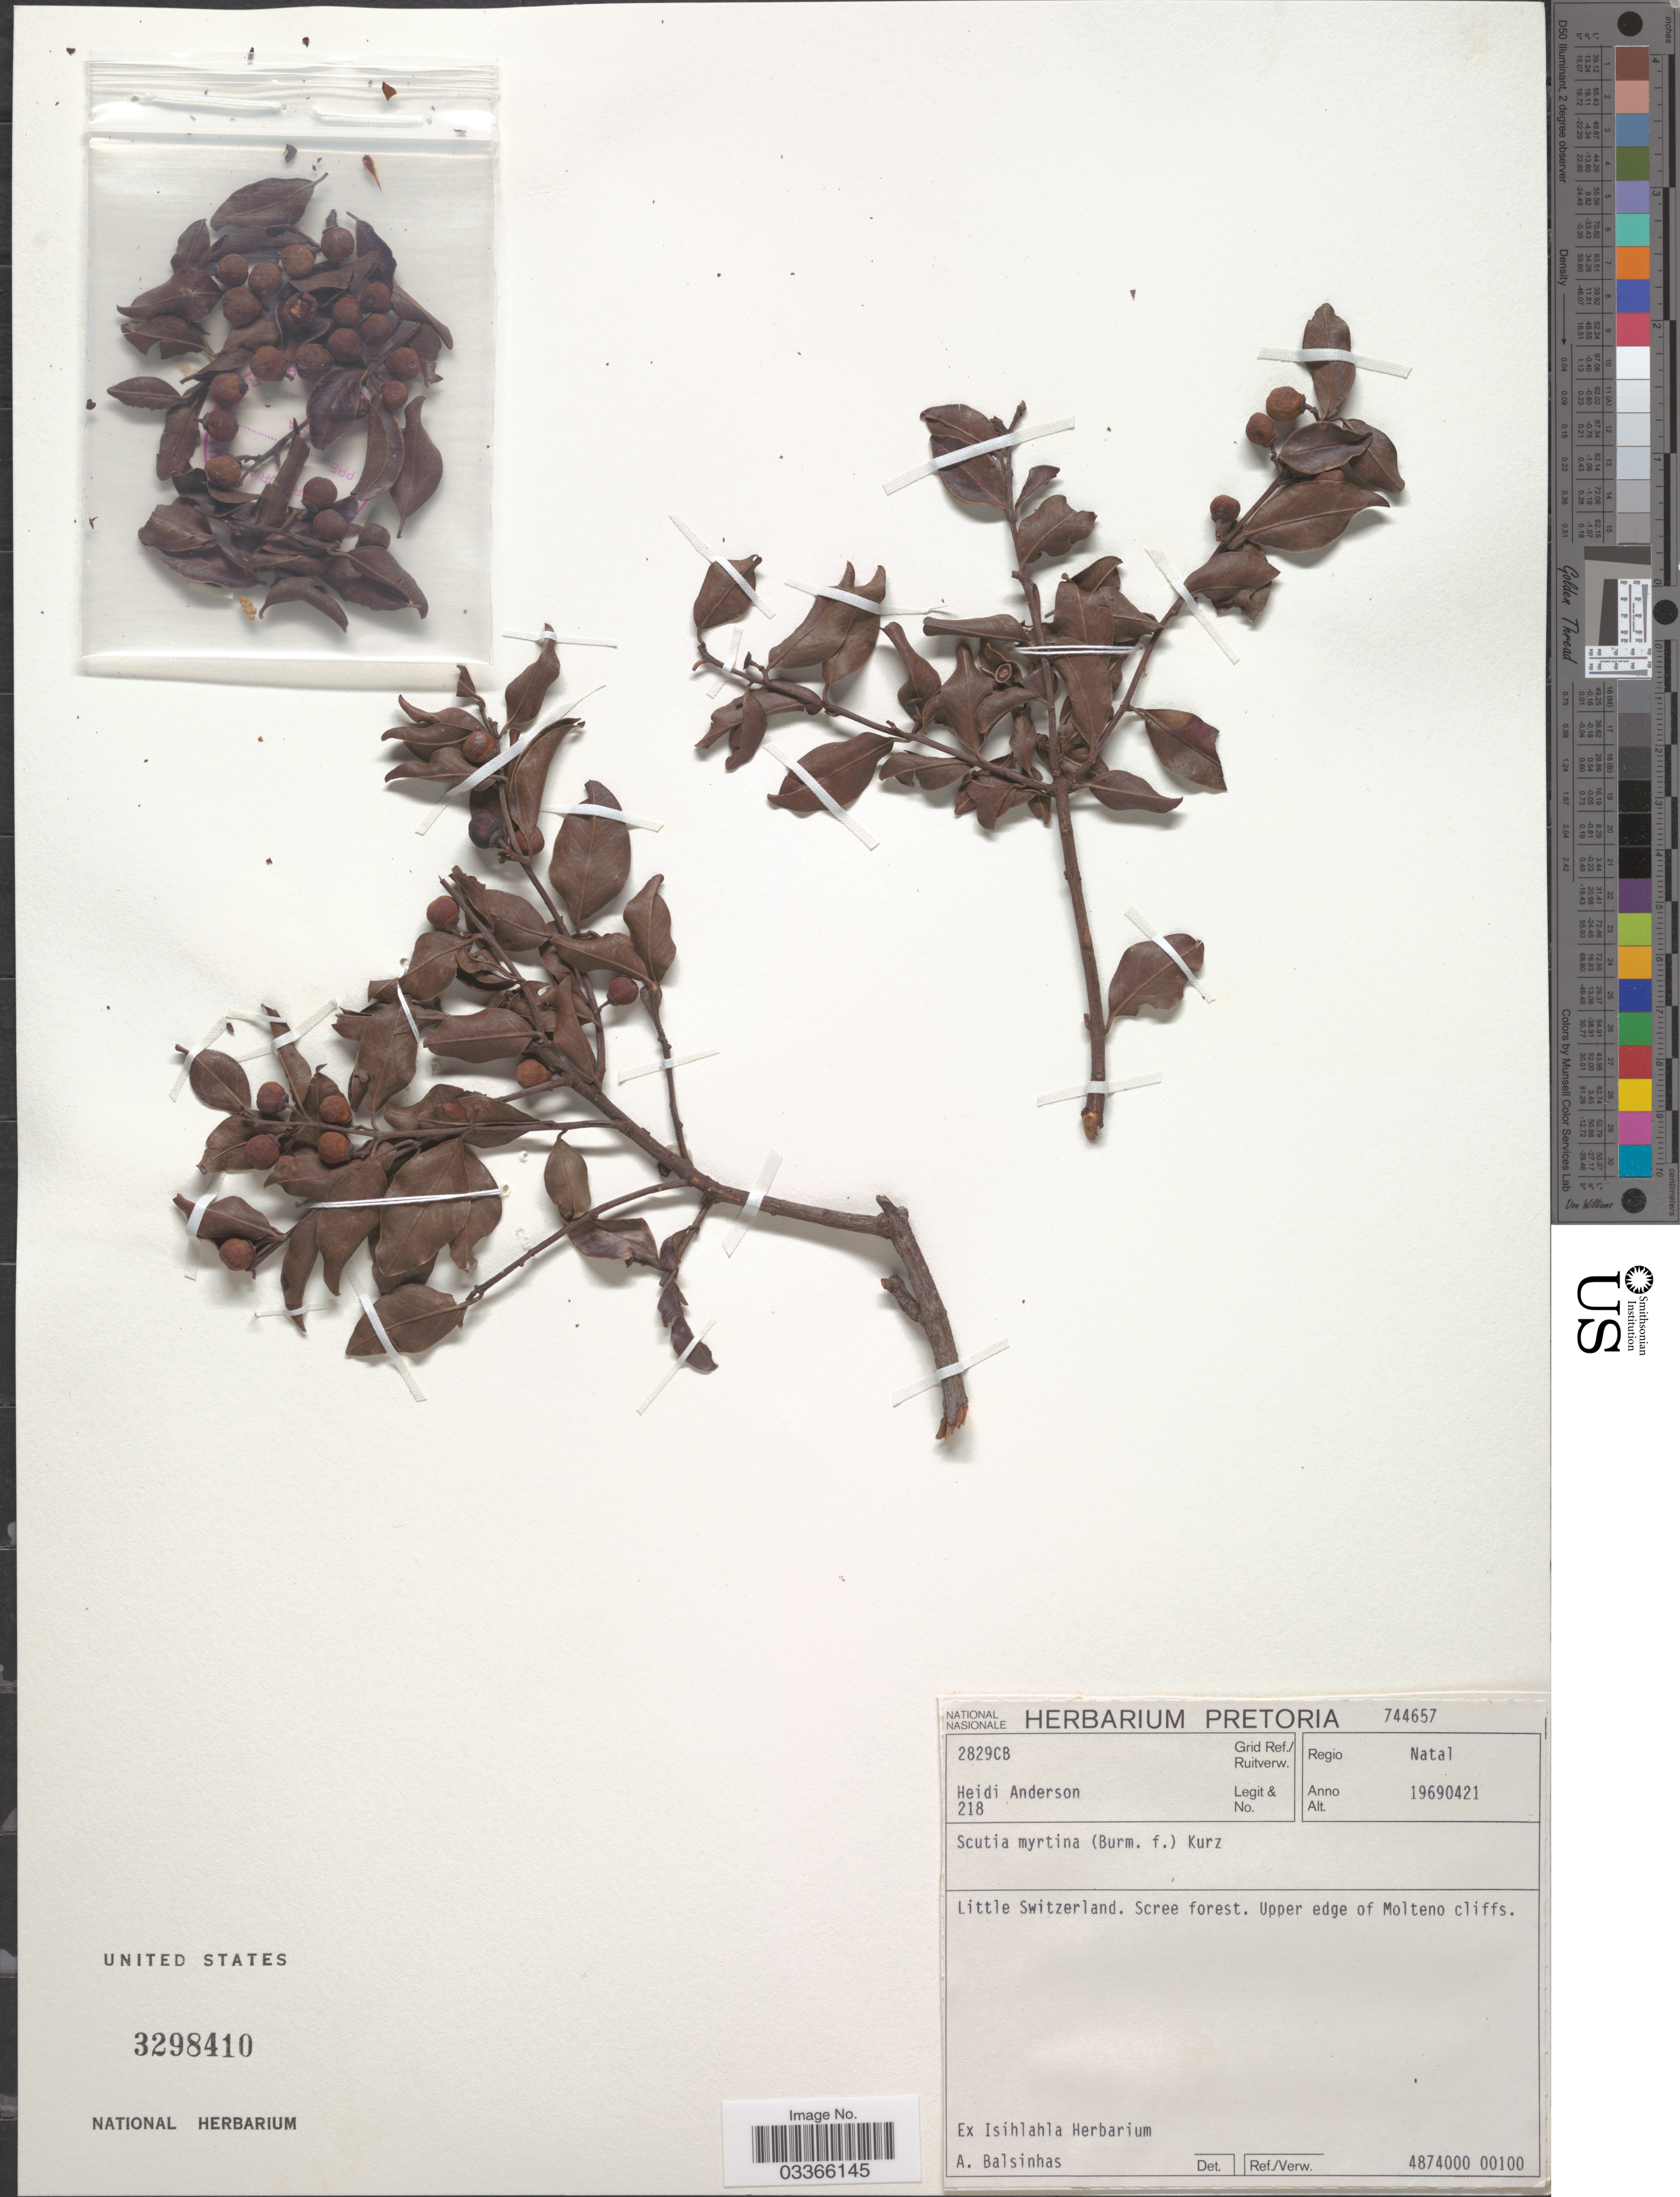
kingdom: Plantae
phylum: Tracheophyta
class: Magnoliopsida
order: Rosales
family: Rhamnaceae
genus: Scutia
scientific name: Scutia myrtina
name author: (Burm. f.) Kurz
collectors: H. Anderson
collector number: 218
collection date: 1969-04-21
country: South Africa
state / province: KwaZulu-Natal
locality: Grid Ref./Ruitverw. 2829CB, Regio Natal, Little Switzerland. Upper edge of Molteno cliffs.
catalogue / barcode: US 3298410